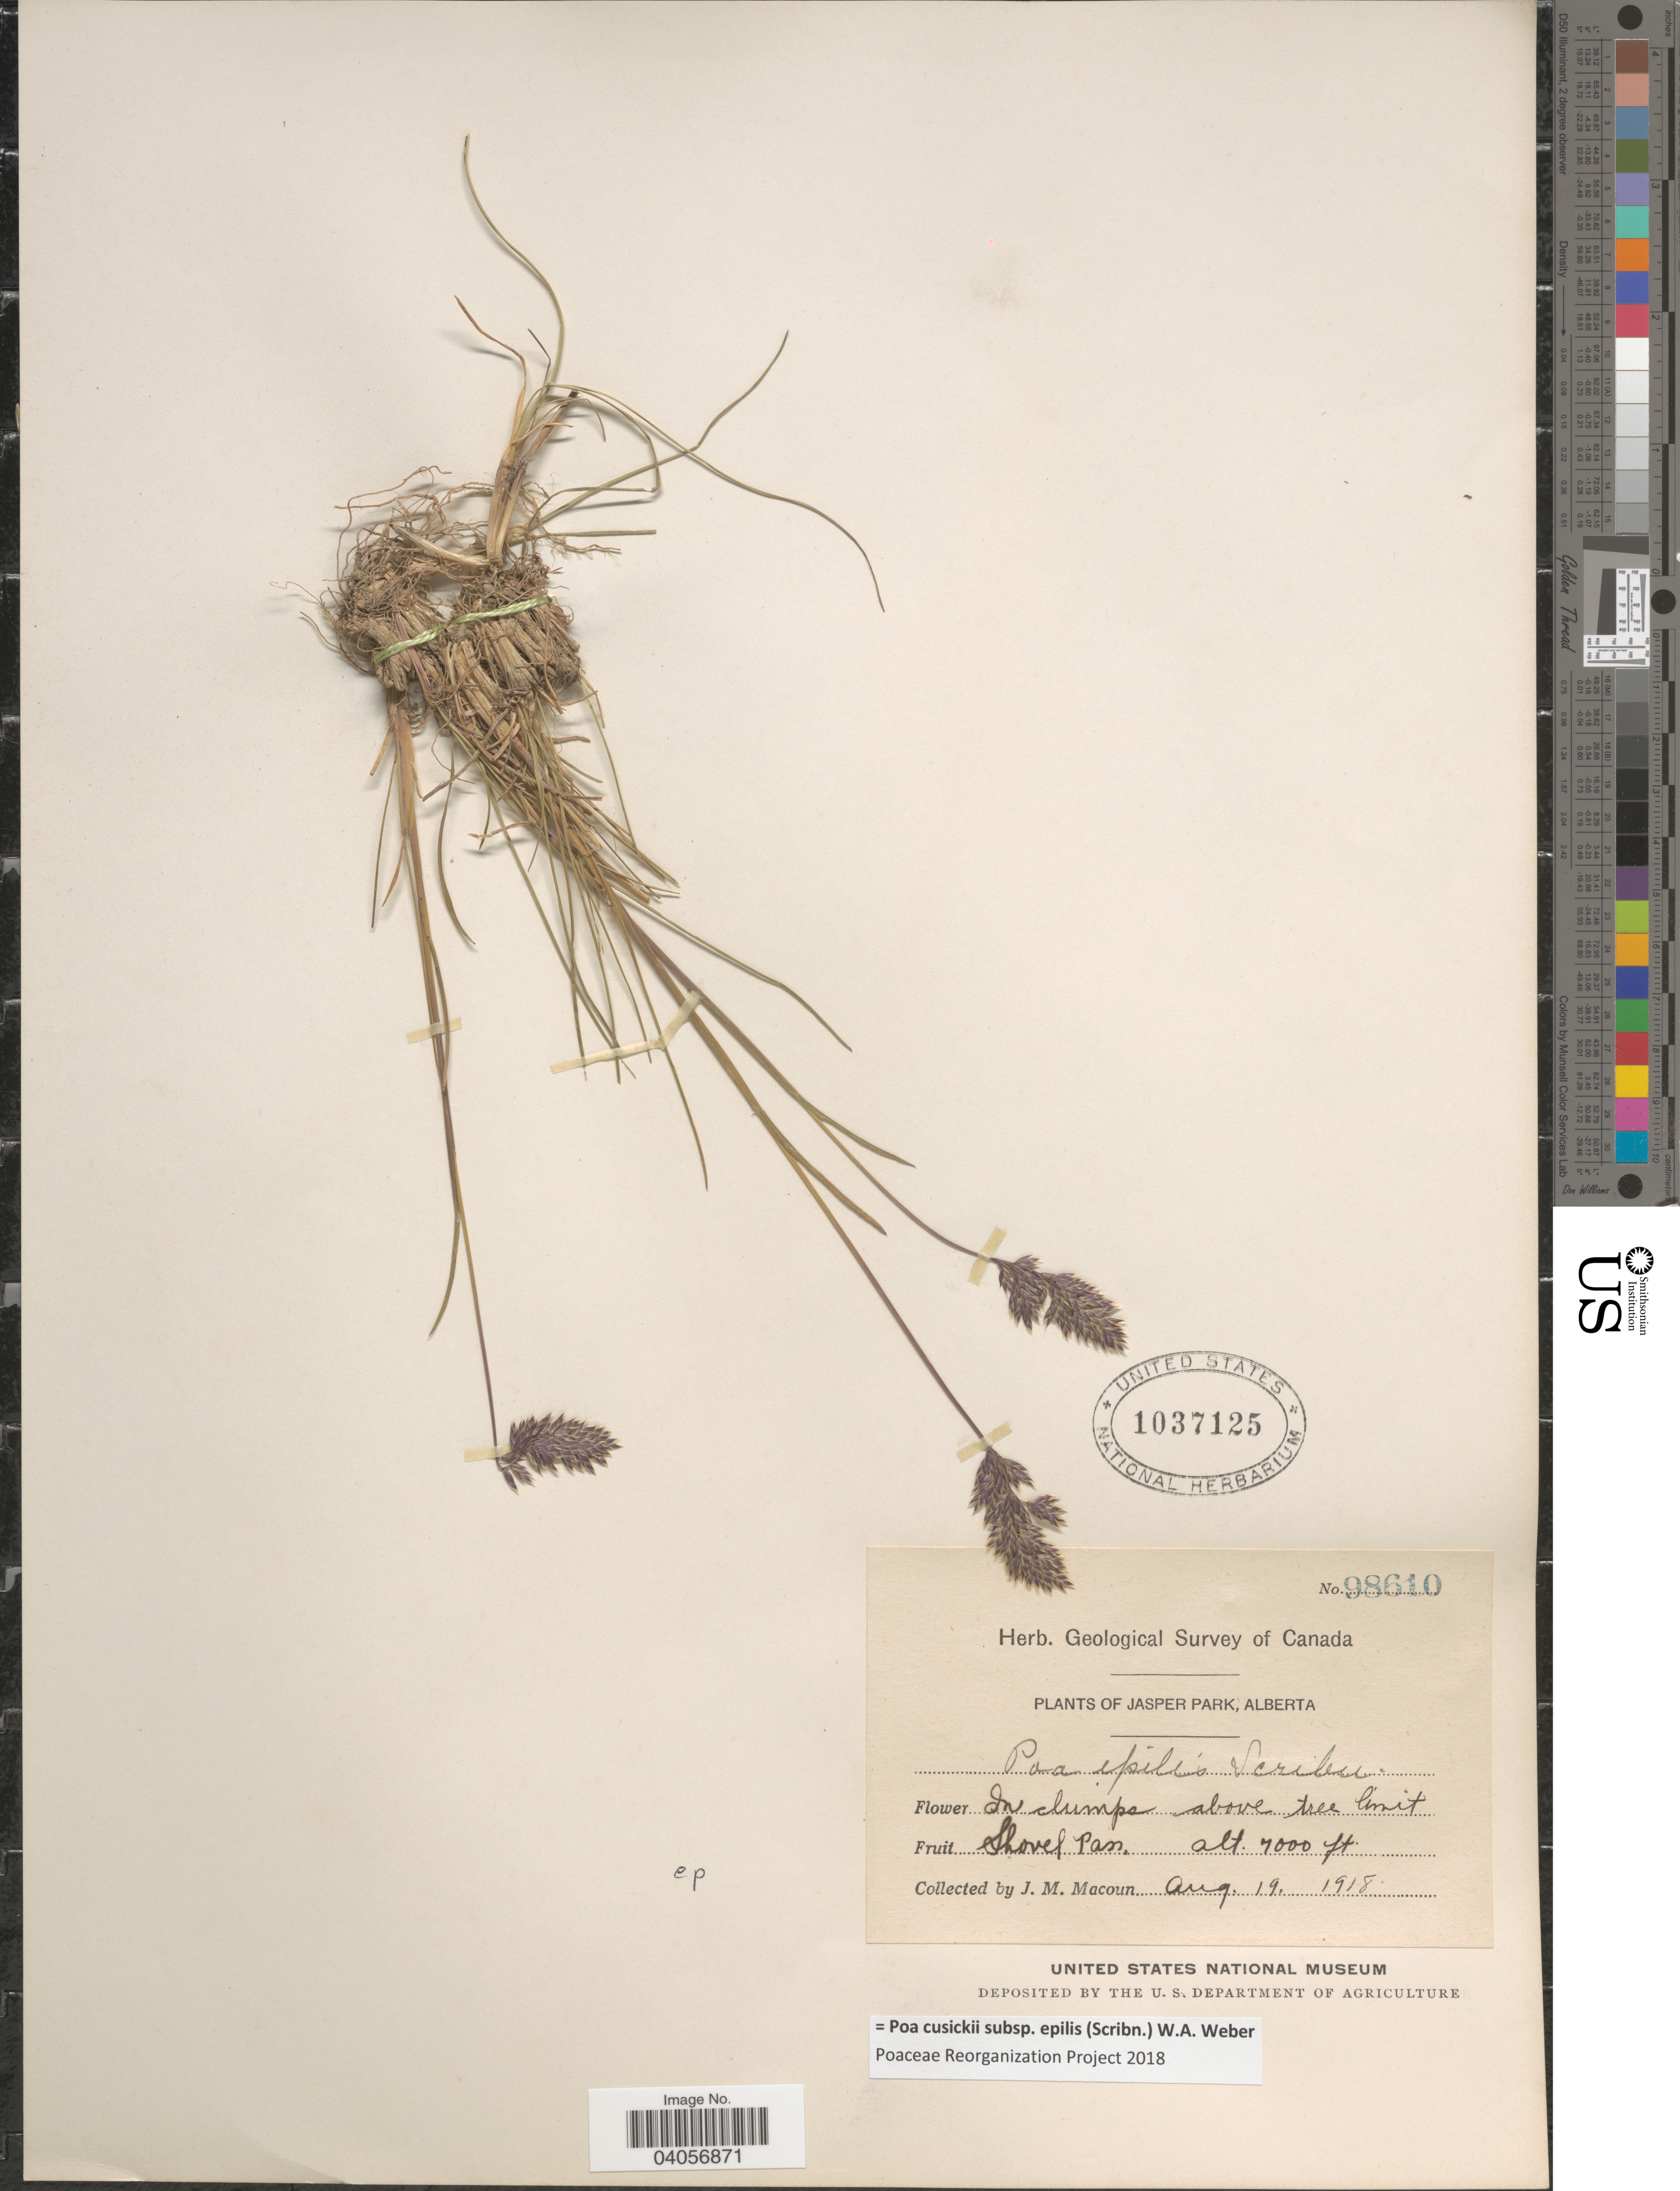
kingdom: Plantae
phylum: Tracheophyta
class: Liliopsida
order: Poales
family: Poaceae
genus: Poa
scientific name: Poa cusickii subsp. epilis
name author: (Scribn.) W.A. Weber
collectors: J. M. Macoun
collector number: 98610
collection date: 1918-08-19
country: Canada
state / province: Alberta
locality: Jasper Park. Shovel Pass.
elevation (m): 2134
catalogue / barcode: US 1037125